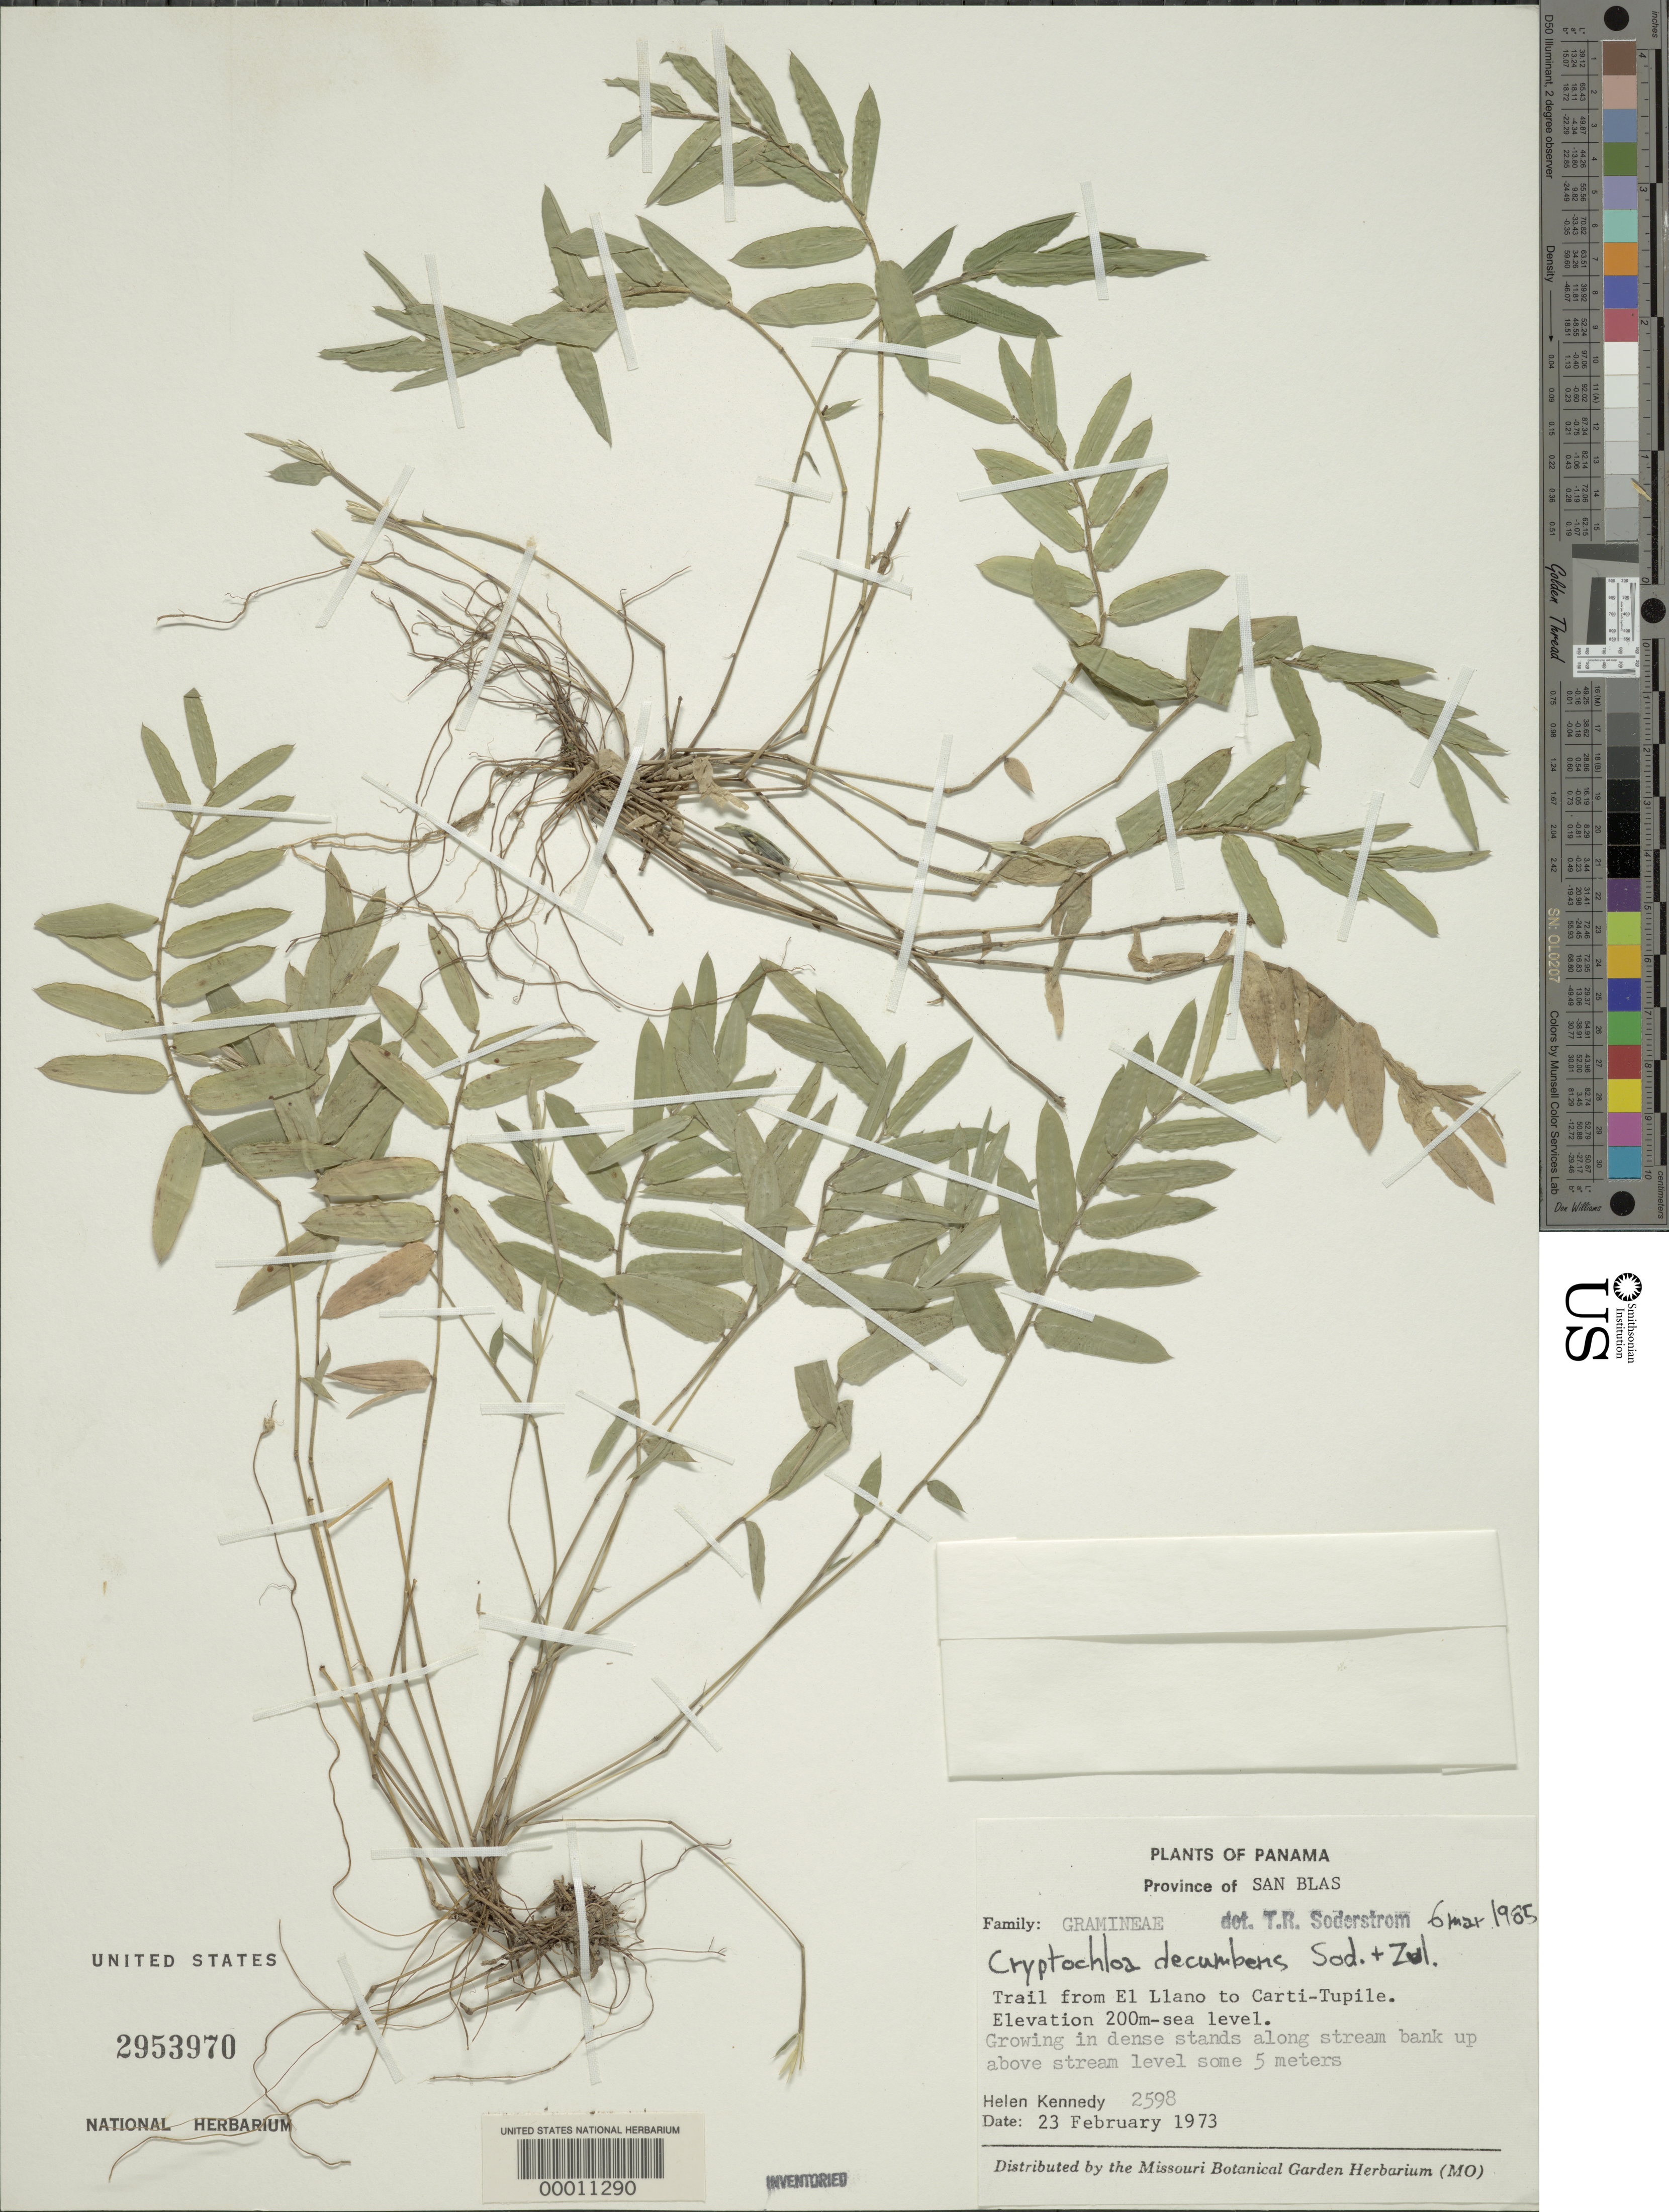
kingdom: Plantae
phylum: Tracheophyta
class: Liliopsida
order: Poales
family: Poaceae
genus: Cryptochloa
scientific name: Cryptochloa decumbens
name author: Soderstr. & Zuloaga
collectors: H. Kennedy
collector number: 2598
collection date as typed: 23 Feb 1973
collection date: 1973-02-23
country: Panama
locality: Prov of San Blas, El Llano/Carti-Tupile Trail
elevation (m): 0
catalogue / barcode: US 2953970